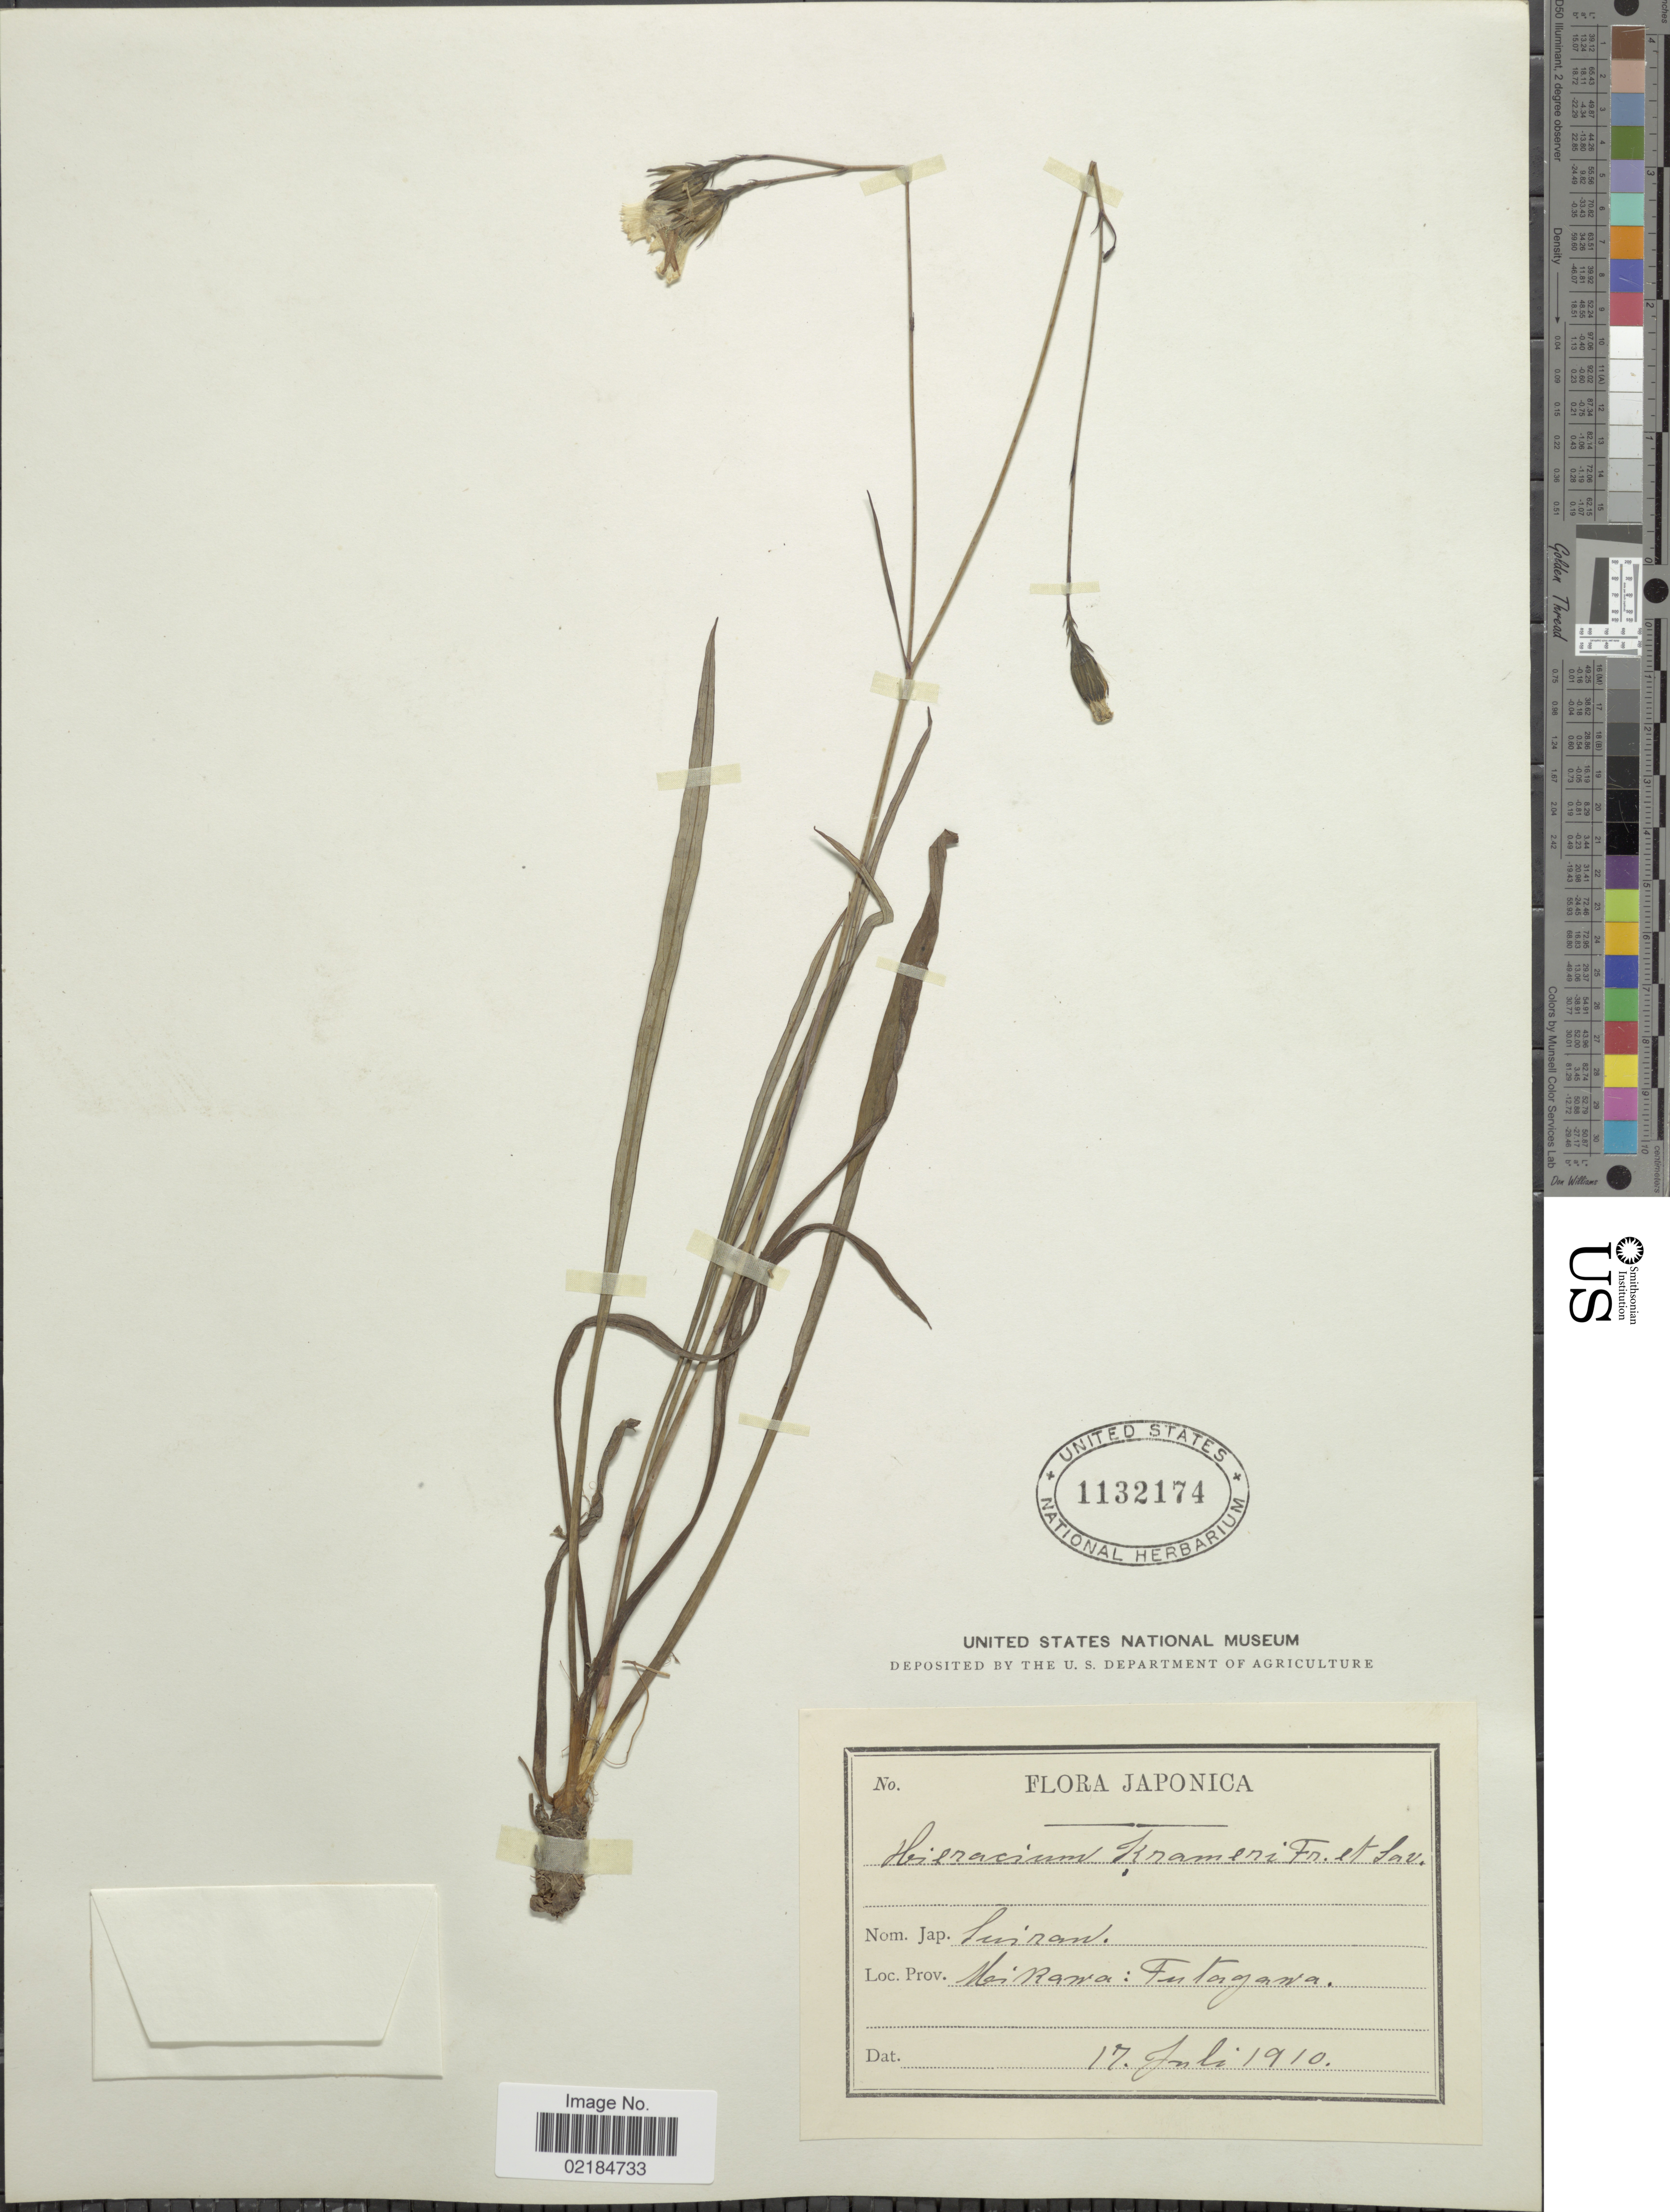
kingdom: Plantae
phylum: Tracheophyta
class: Magnoliopsida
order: Asterales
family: Asteraceae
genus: Hololeion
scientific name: Hololeion krameri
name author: Kitam.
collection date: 1910-07-17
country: Japan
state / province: Aiti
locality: Mikawa: Futagawa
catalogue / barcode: US 1132174